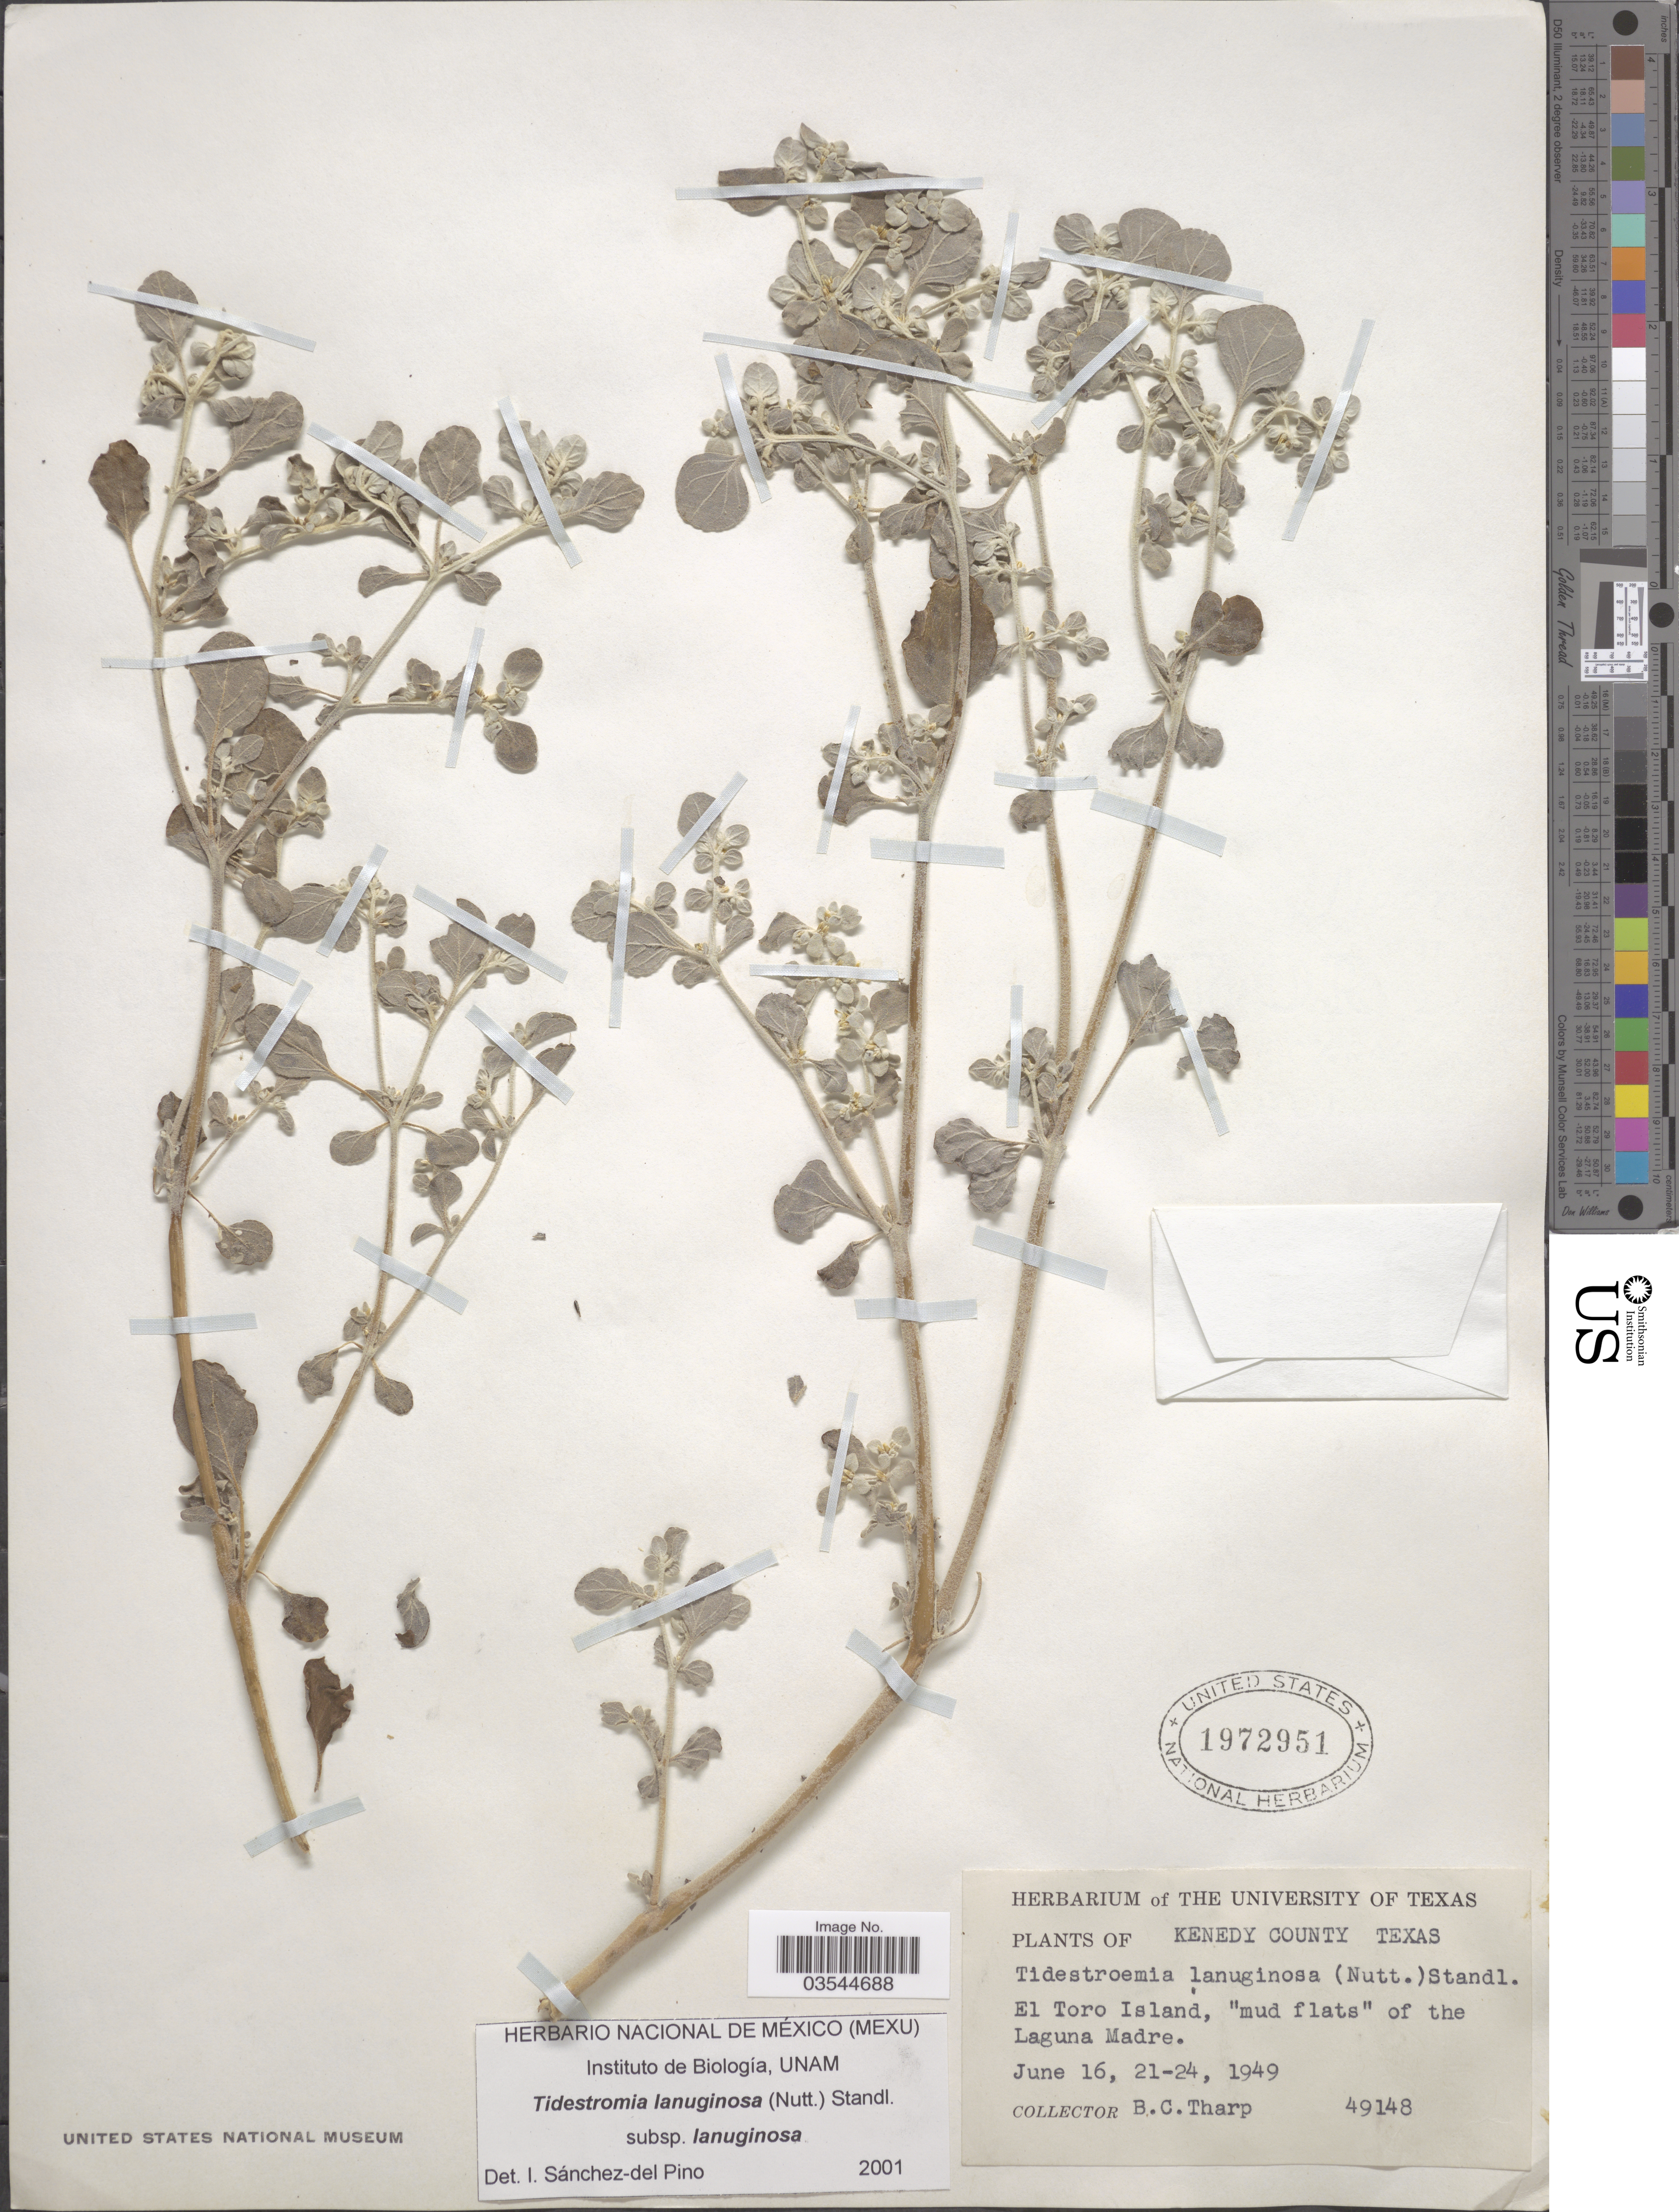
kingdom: Plantae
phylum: Tracheophyta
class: Magnoliopsida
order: Caryophyllales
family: Amaranthaceae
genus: Tidestromia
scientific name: Tidestromia lanuginosa subsp. lanuginosa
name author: (Nutt.) Standl.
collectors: B. C. Tharp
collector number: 49148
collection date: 1949-06-16/1949-06-24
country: United States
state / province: Texas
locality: Kenedy County. El Toro Island, "mud flats" of the Laguna Madre.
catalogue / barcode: US 1972951